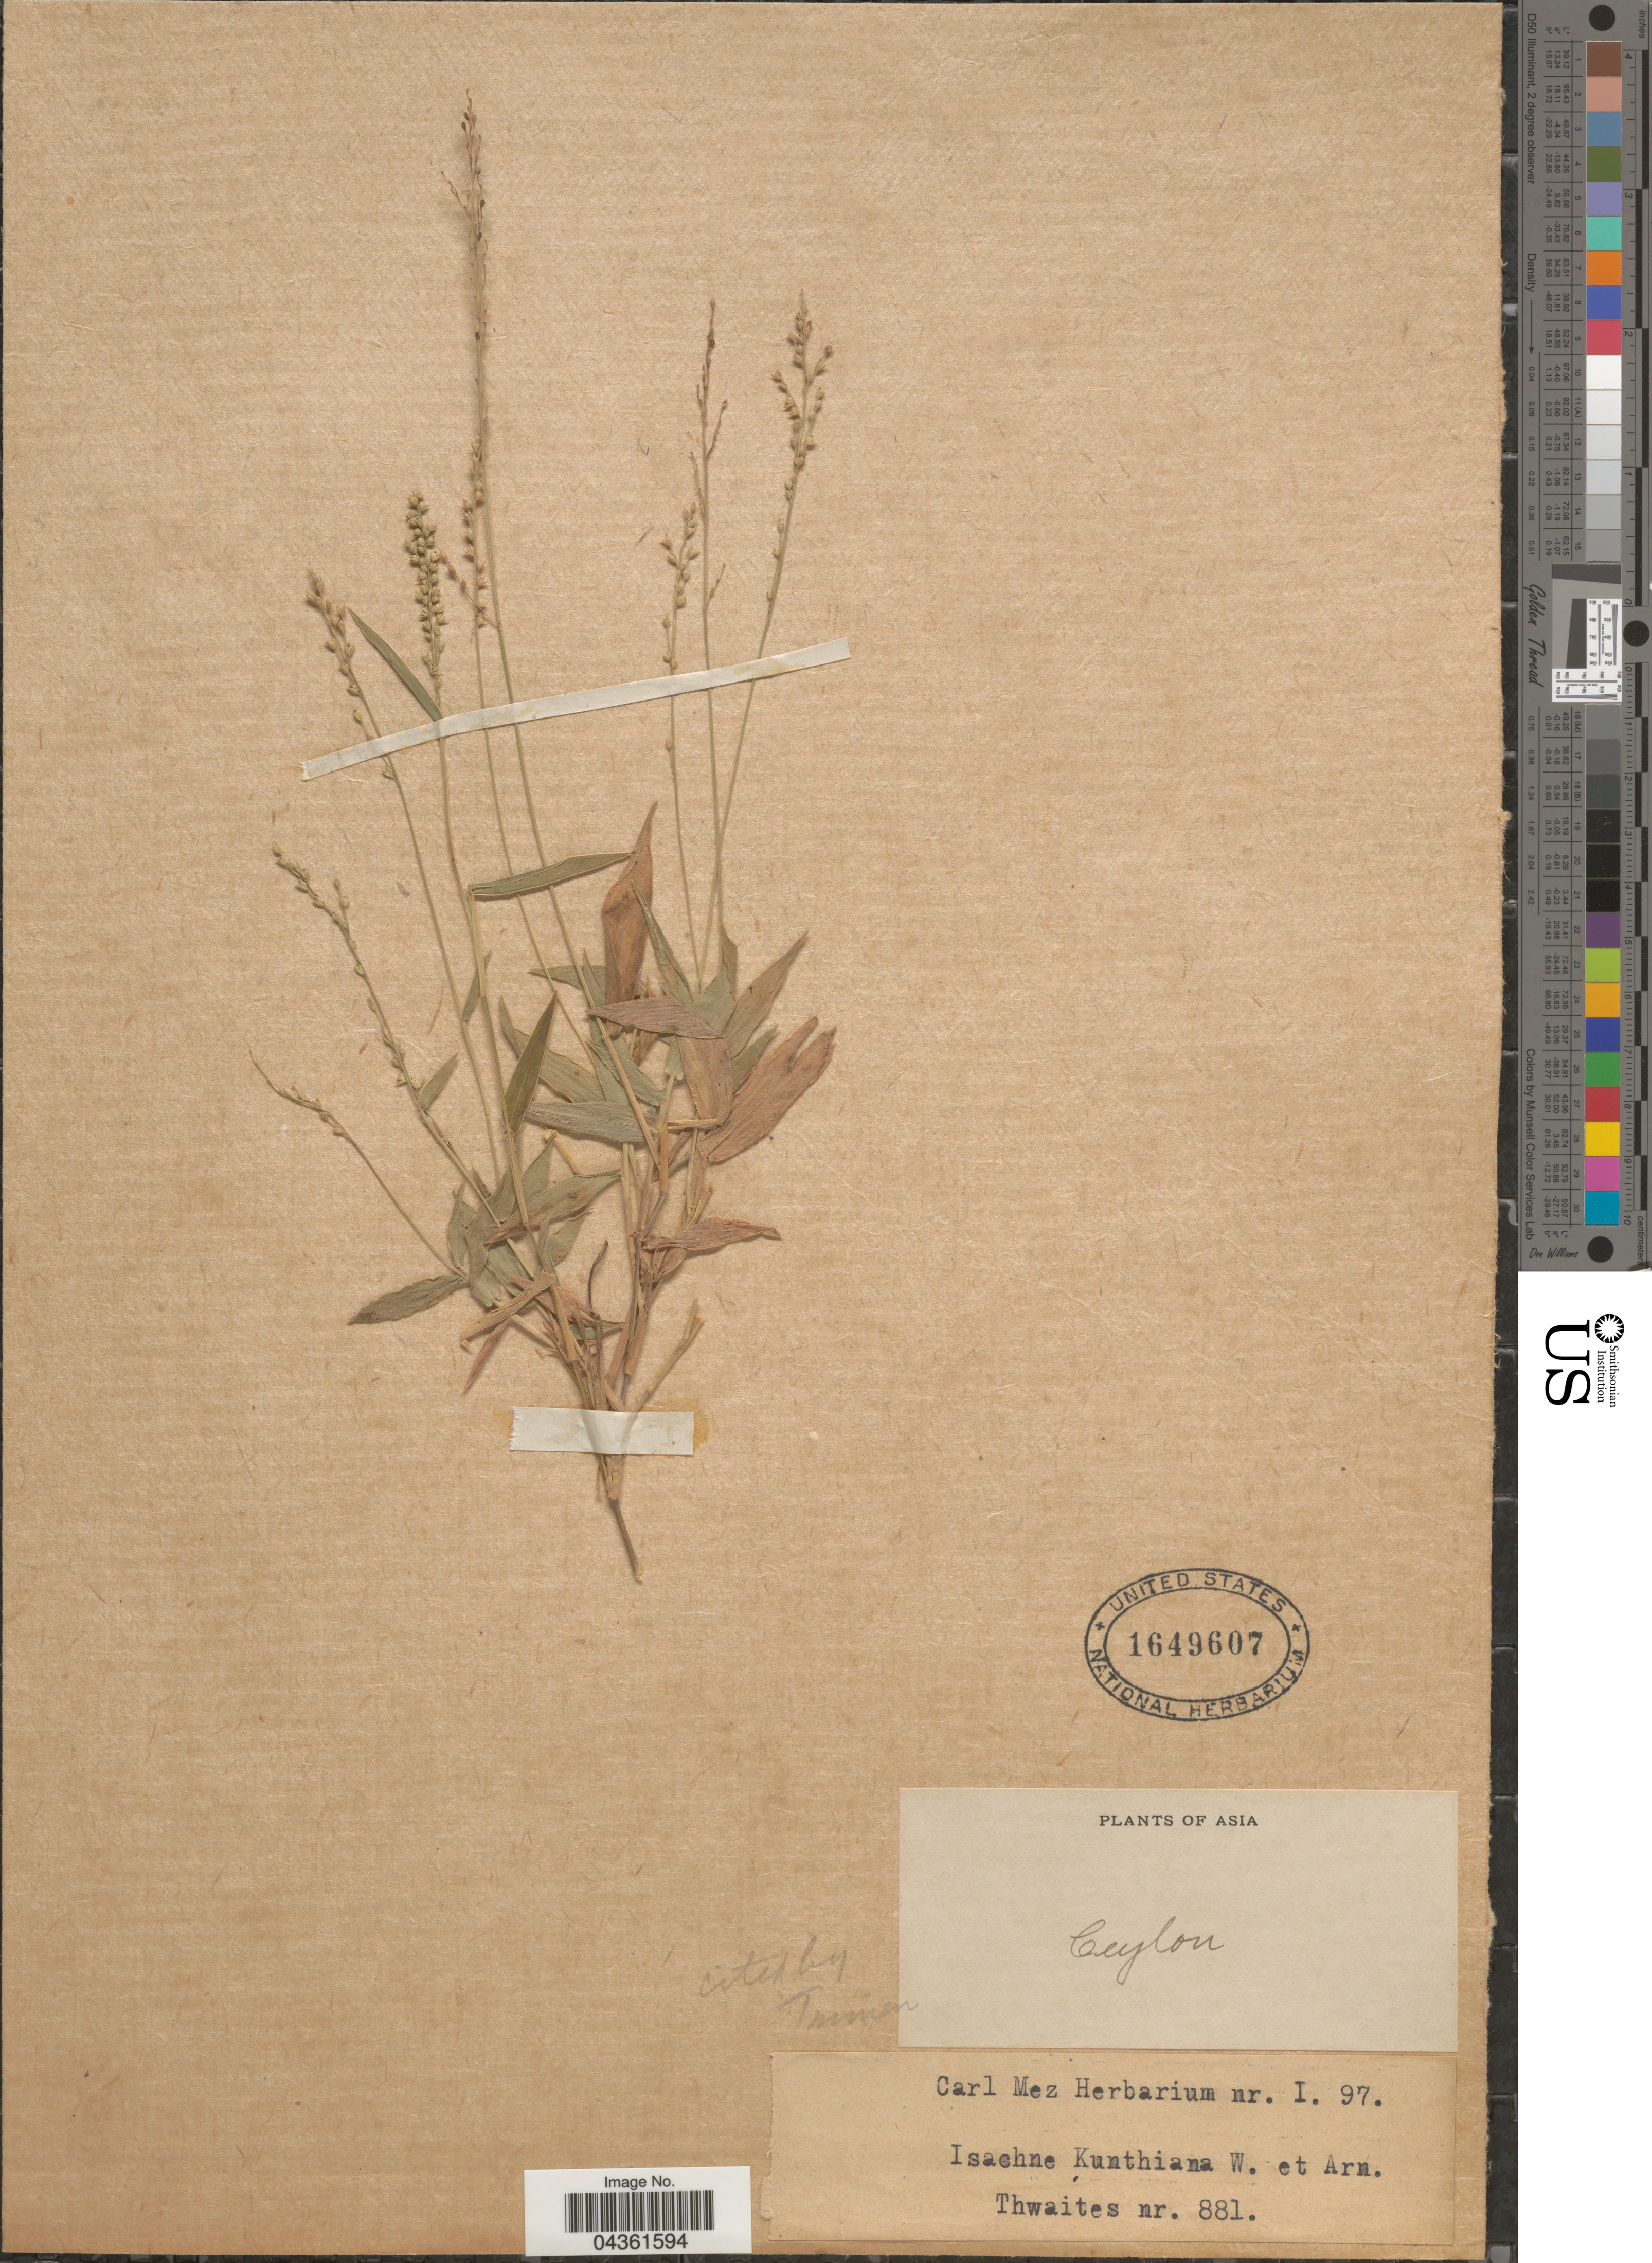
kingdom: Plantae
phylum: Tracheophyta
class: Liliopsida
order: Poales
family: Poaceae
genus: Isachne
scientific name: Isachne kunthiana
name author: (Wight & Arn. ex Steud.) Miq.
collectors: Thwaites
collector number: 881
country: Sri Lanka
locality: Ceylon.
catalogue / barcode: US 1649607